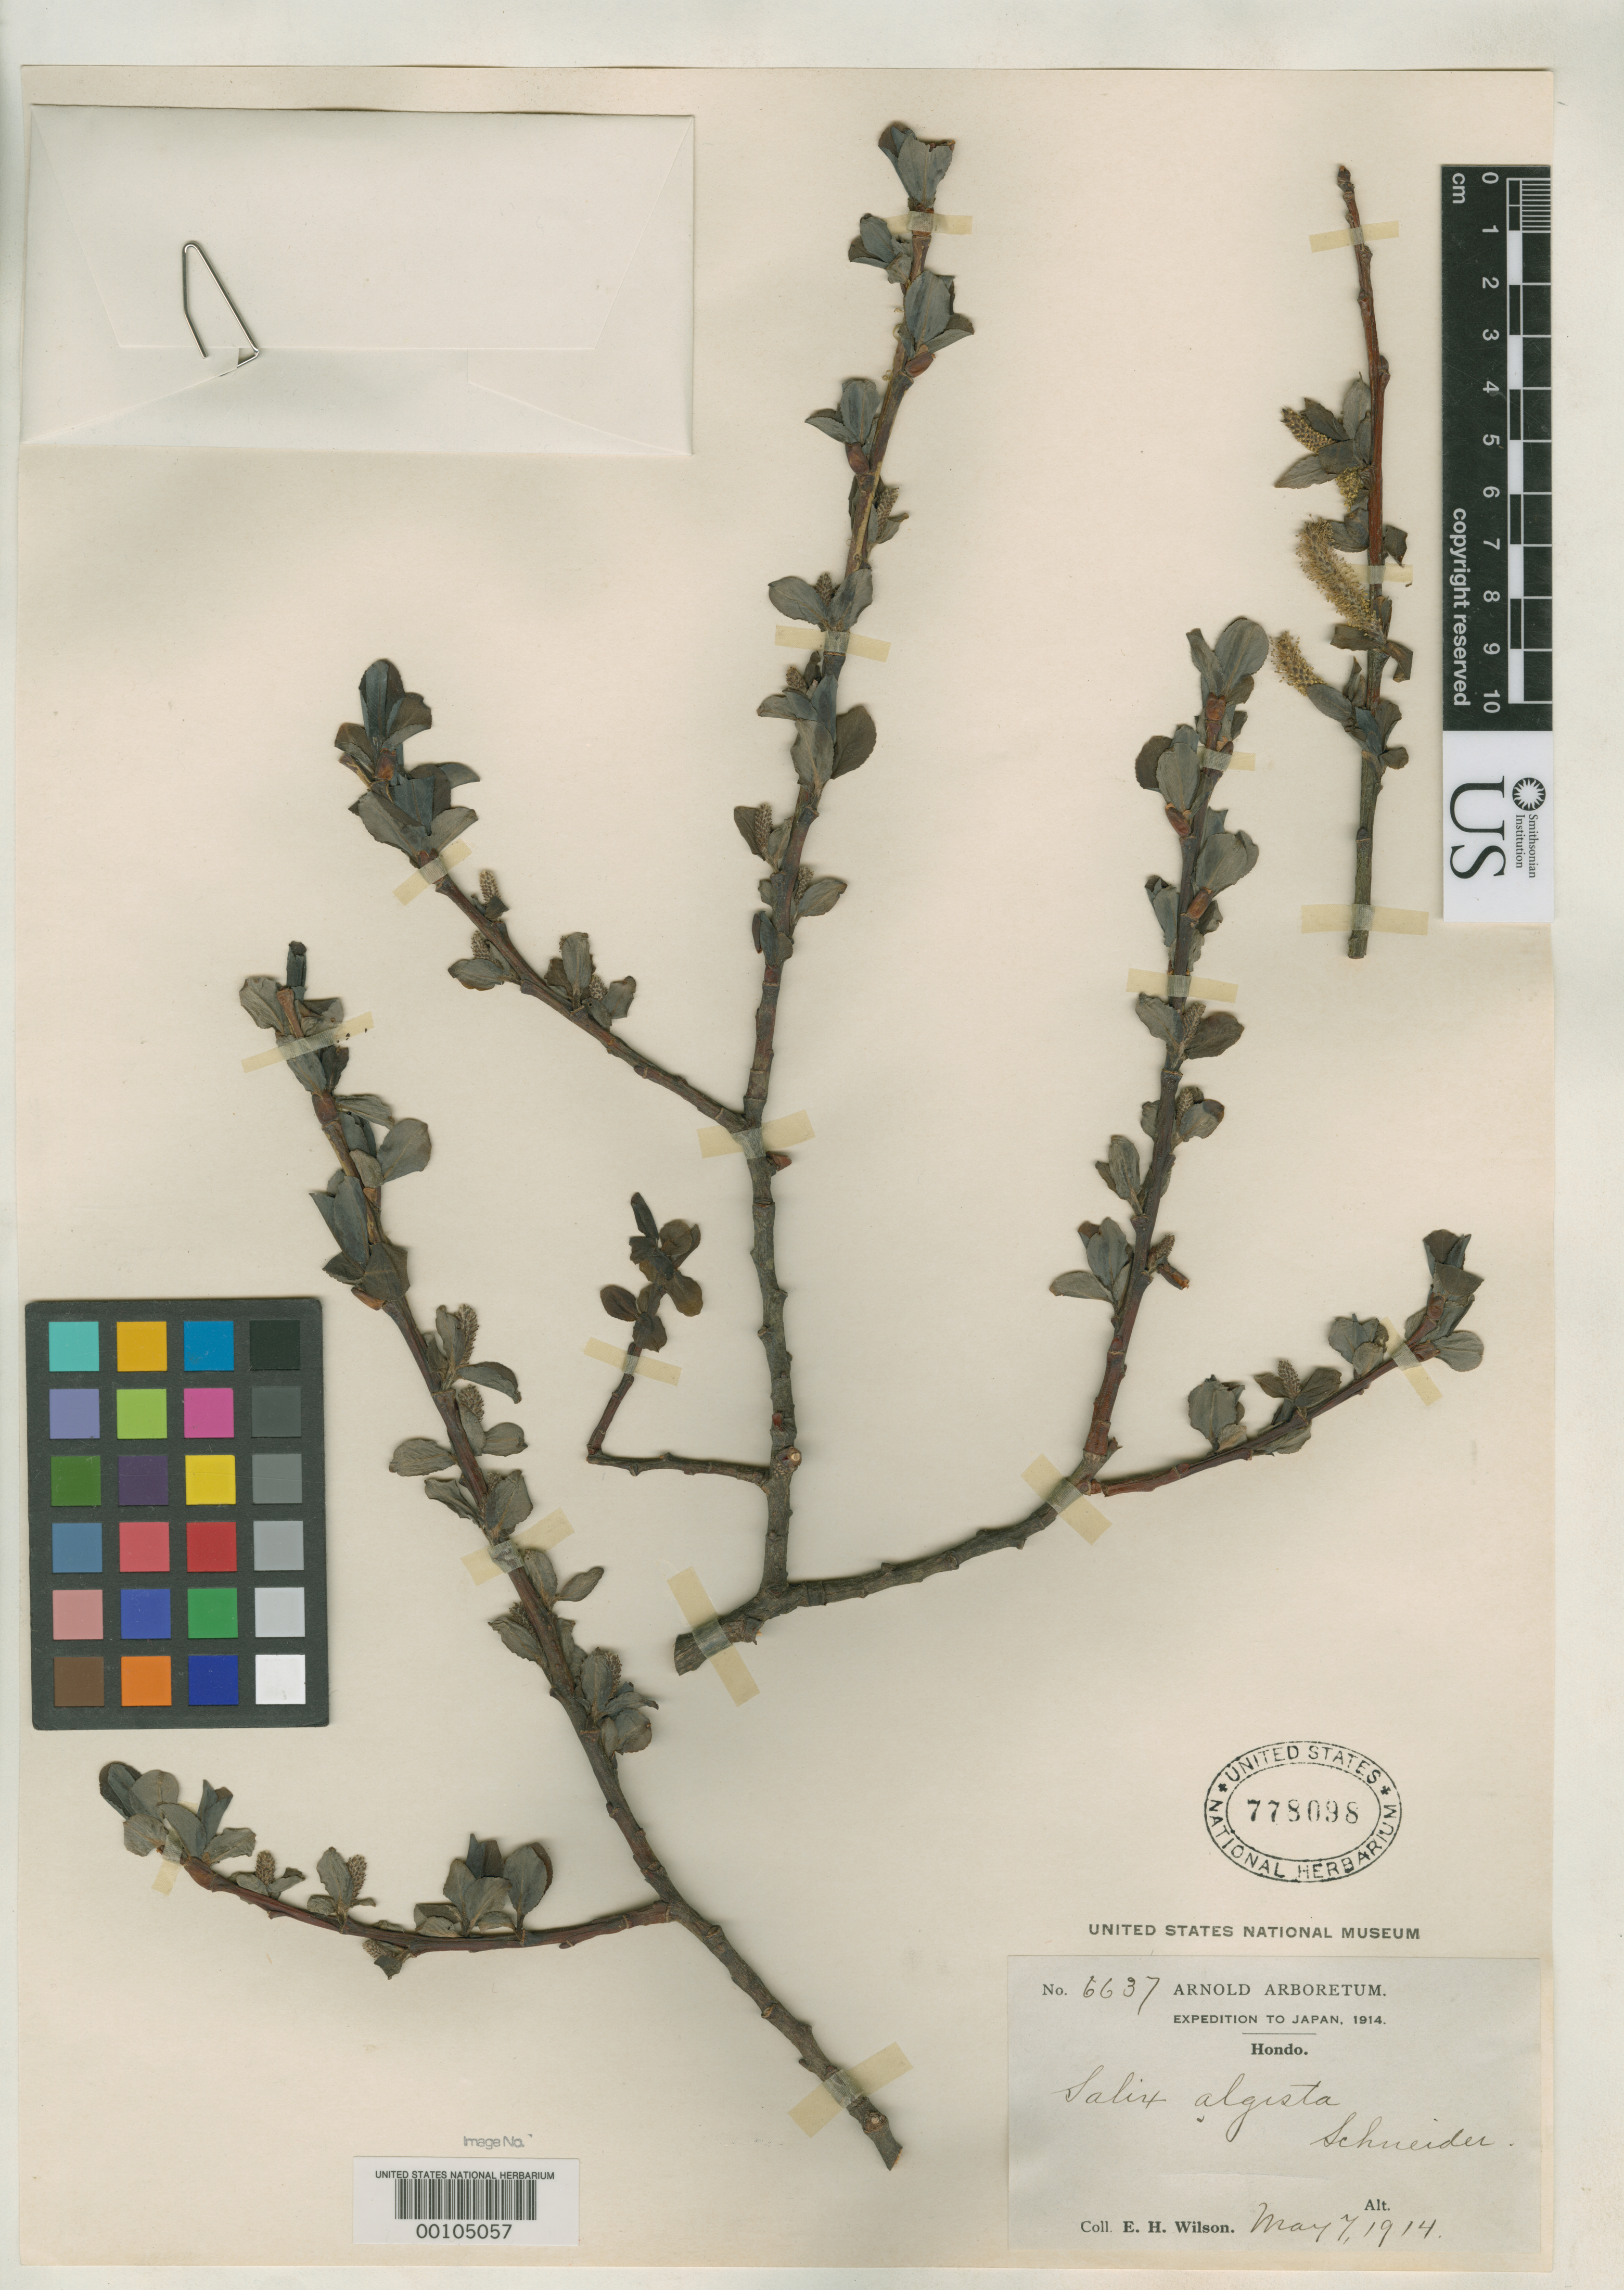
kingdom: Plantae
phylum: Tracheophyta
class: Magnoliopsida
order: Malpighiales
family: Salicaceae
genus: Salix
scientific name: Salix algista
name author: C.K. Schneid. in Sarg.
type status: Isotype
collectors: E. H. Wilson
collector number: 6637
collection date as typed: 07 May 1914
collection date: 1914-05-07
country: Japan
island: Honshu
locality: Hondo.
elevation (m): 300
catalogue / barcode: US 778098